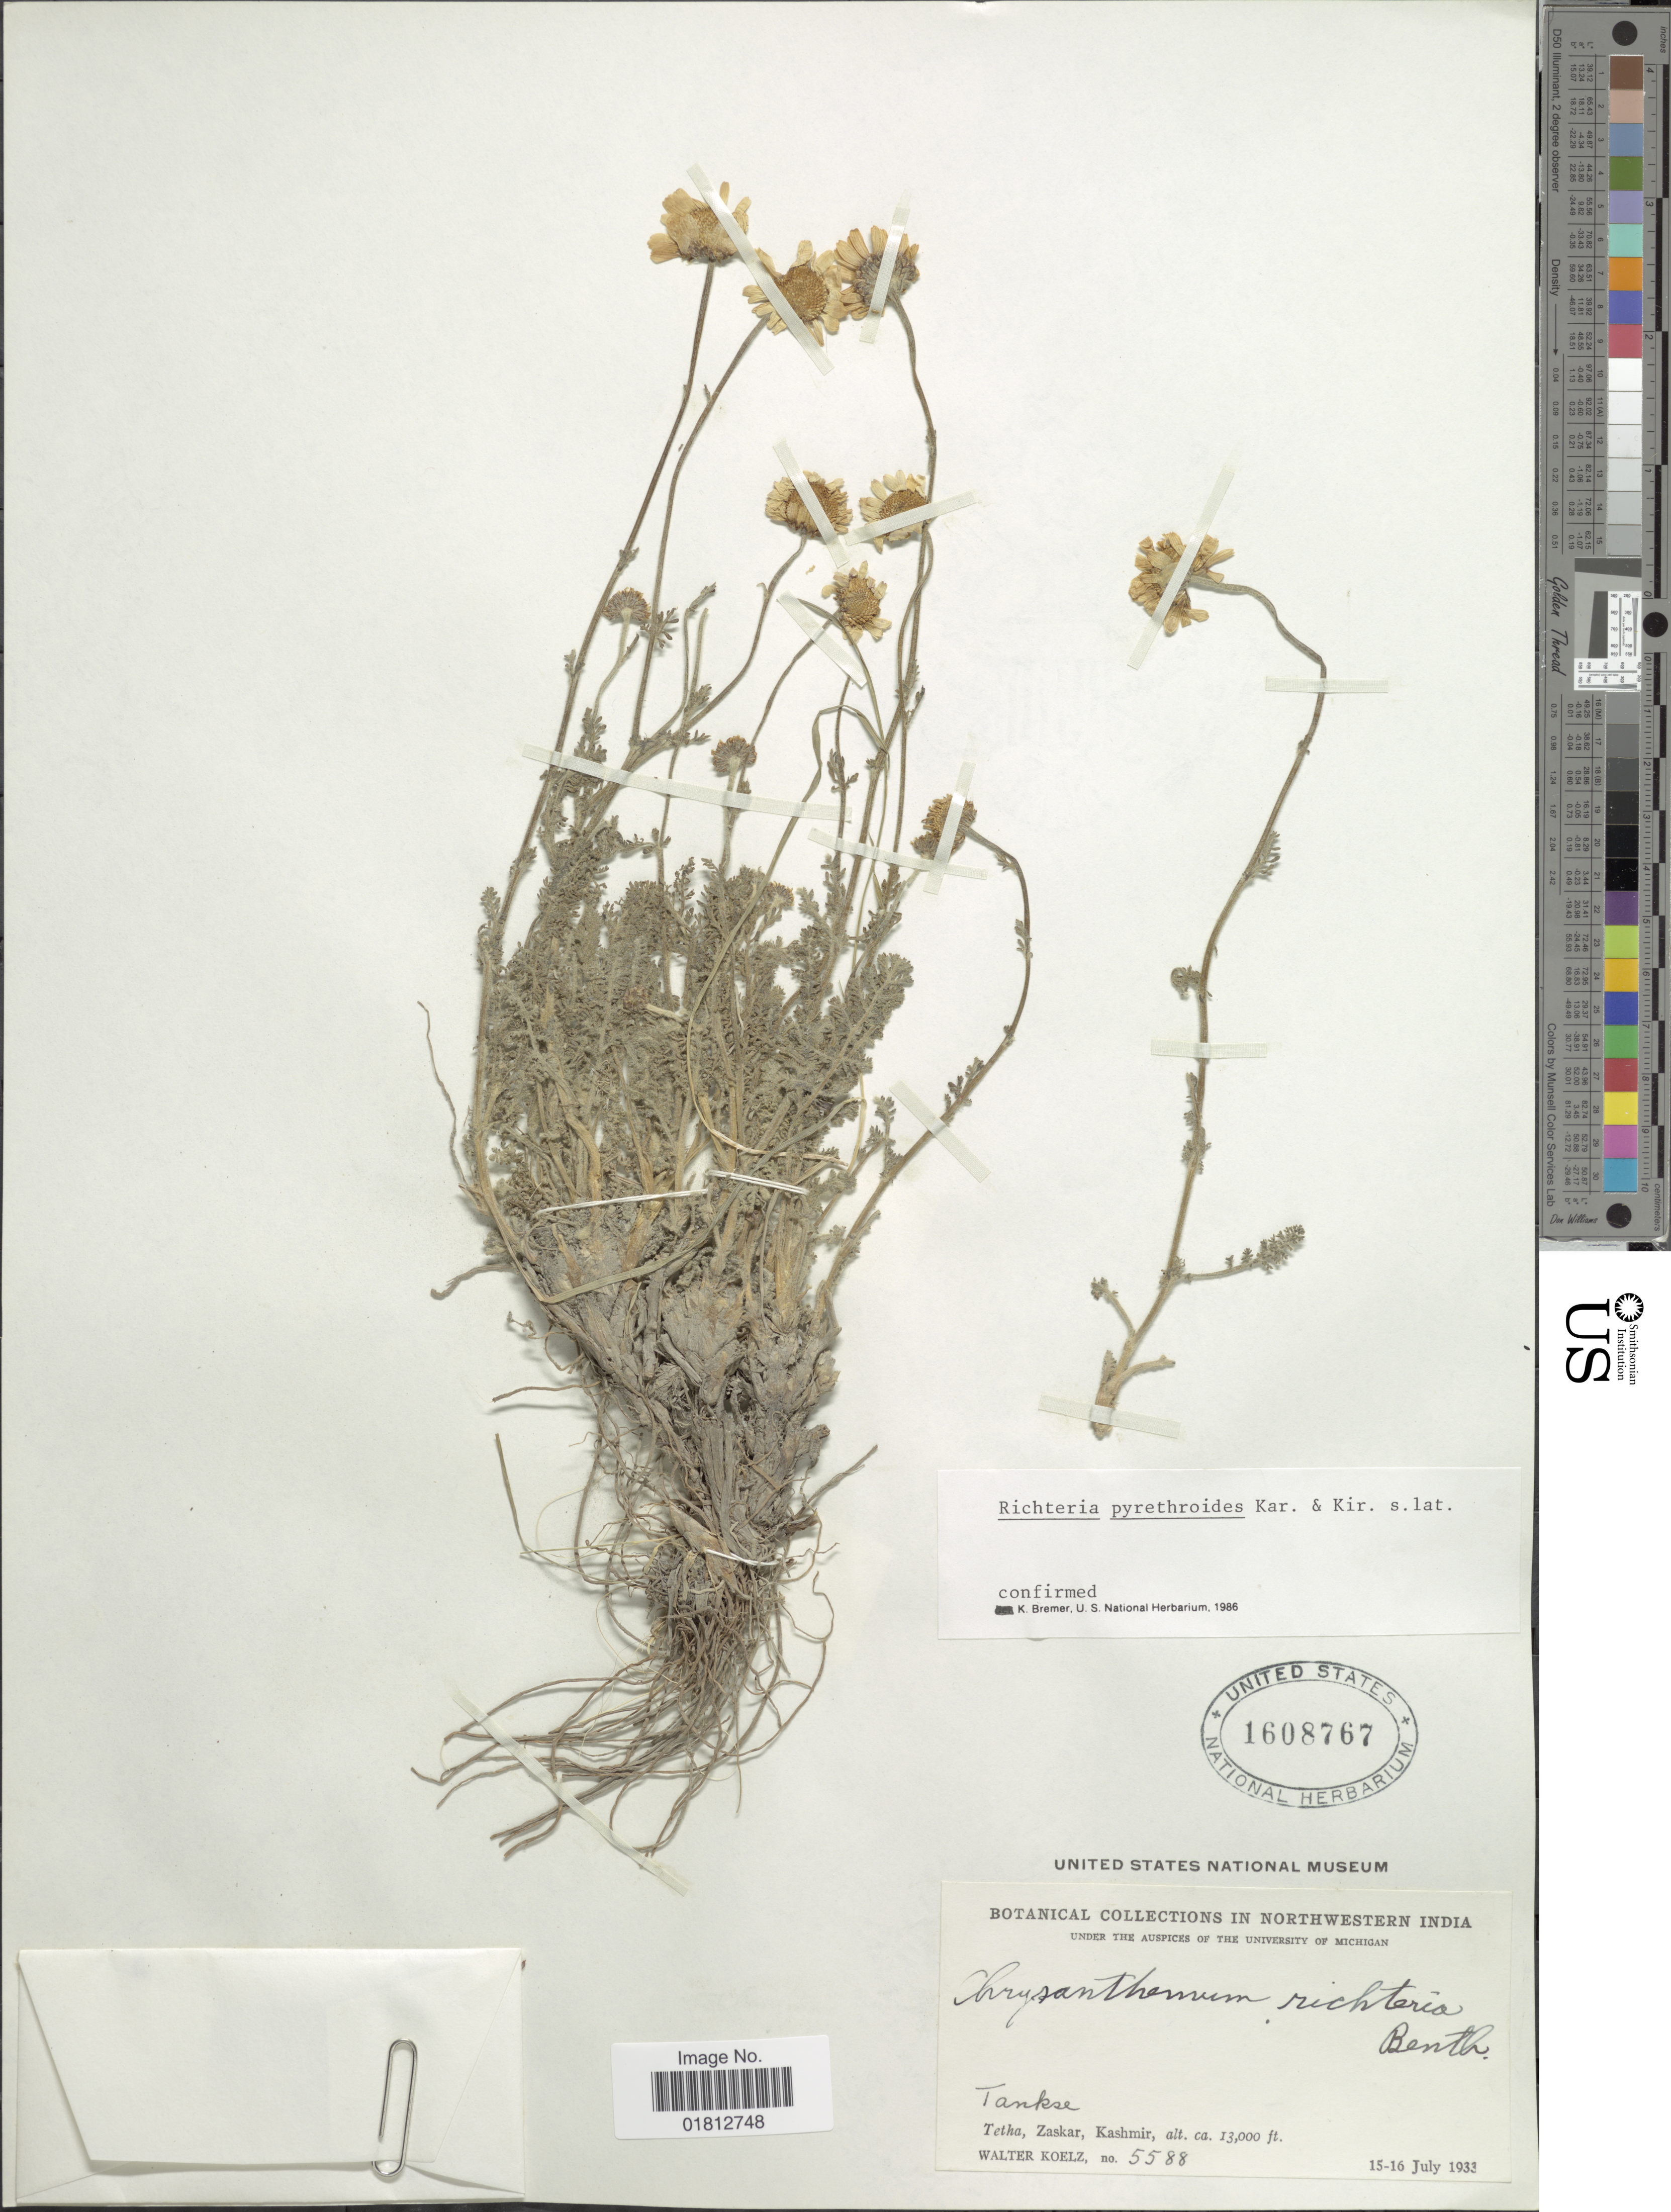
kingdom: Plantae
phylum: Tracheophyta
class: Magnoliopsida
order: Asterales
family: Asteraceae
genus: Richteria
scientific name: Richteria pyrethroides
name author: Kar. & Kir.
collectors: W. N. Koelz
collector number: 5588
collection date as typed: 1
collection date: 1933-07-15/1933-07-16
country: India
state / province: Jammu and Kashmir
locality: Tankse, Tetha, Zaskar, Kashmir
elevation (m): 3962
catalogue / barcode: US 1608767